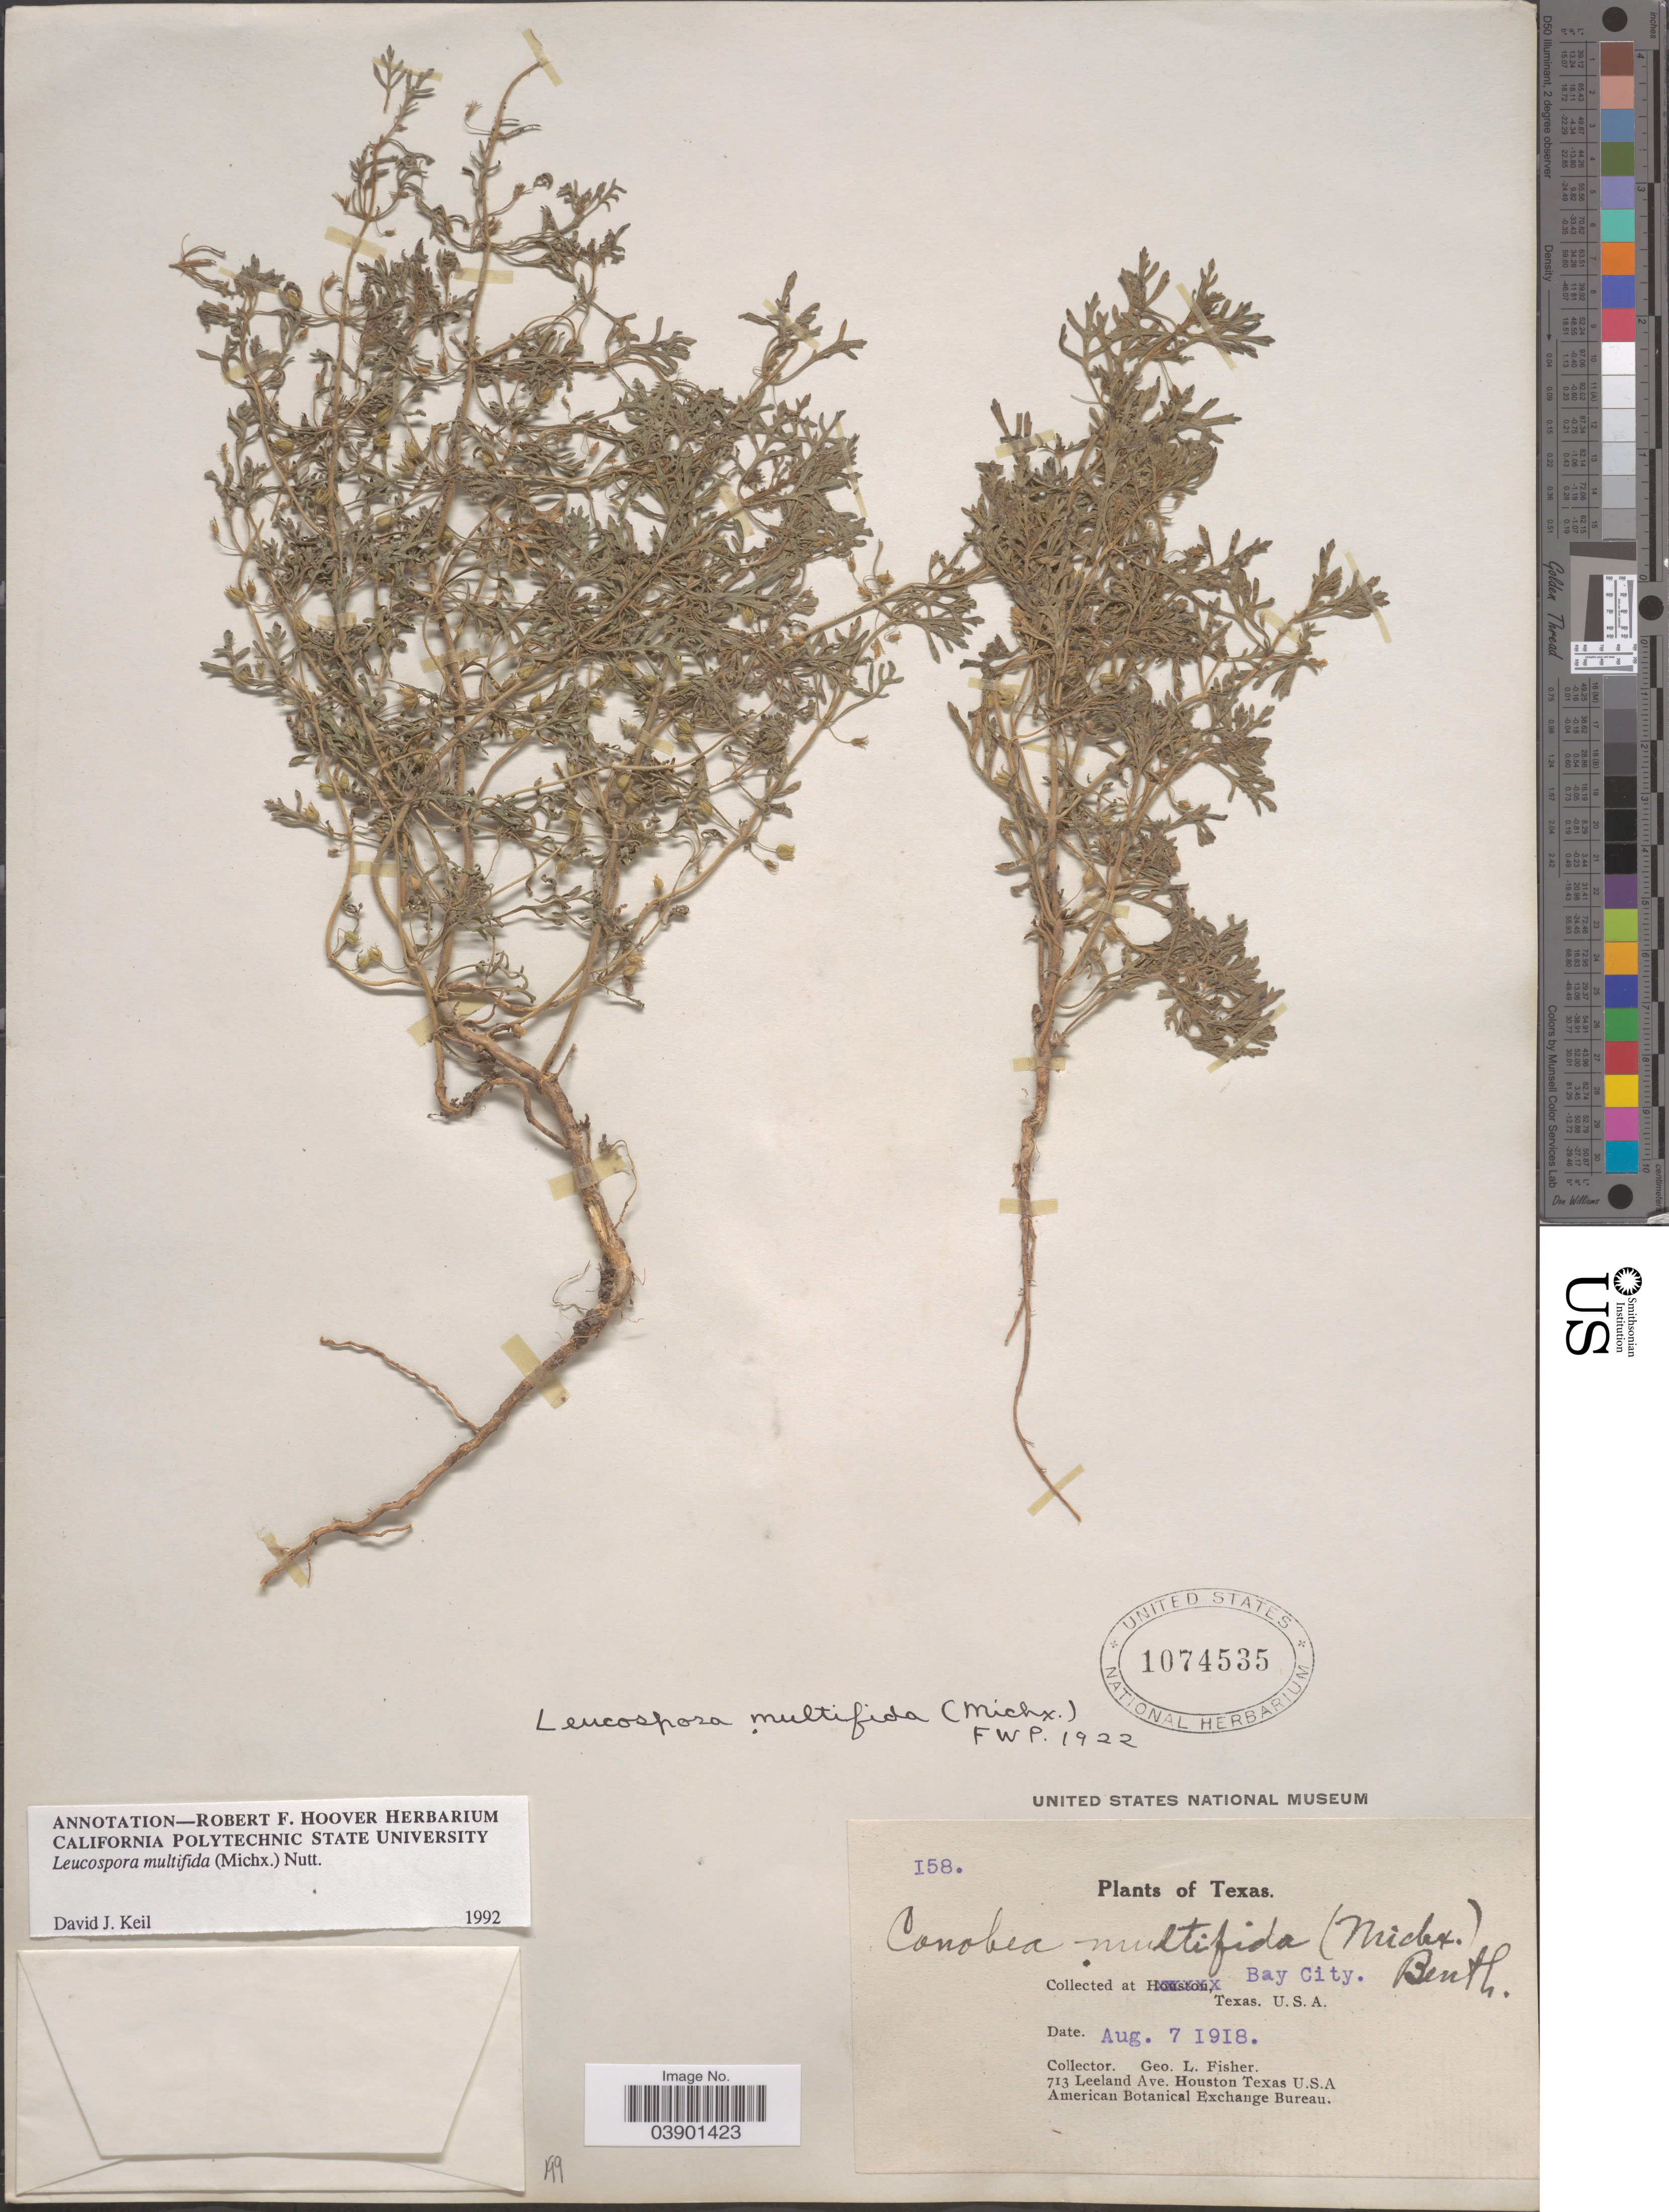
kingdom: Plantae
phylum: Tracheophyta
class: Magnoliopsida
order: Lamiales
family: Plantaginaceae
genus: Leucospora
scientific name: Leucospora multifida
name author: (Michx.) Nutt.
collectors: G. L. Fisher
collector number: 158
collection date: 1918-08-07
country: United States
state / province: Texas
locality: Bay City.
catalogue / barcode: US 1074535